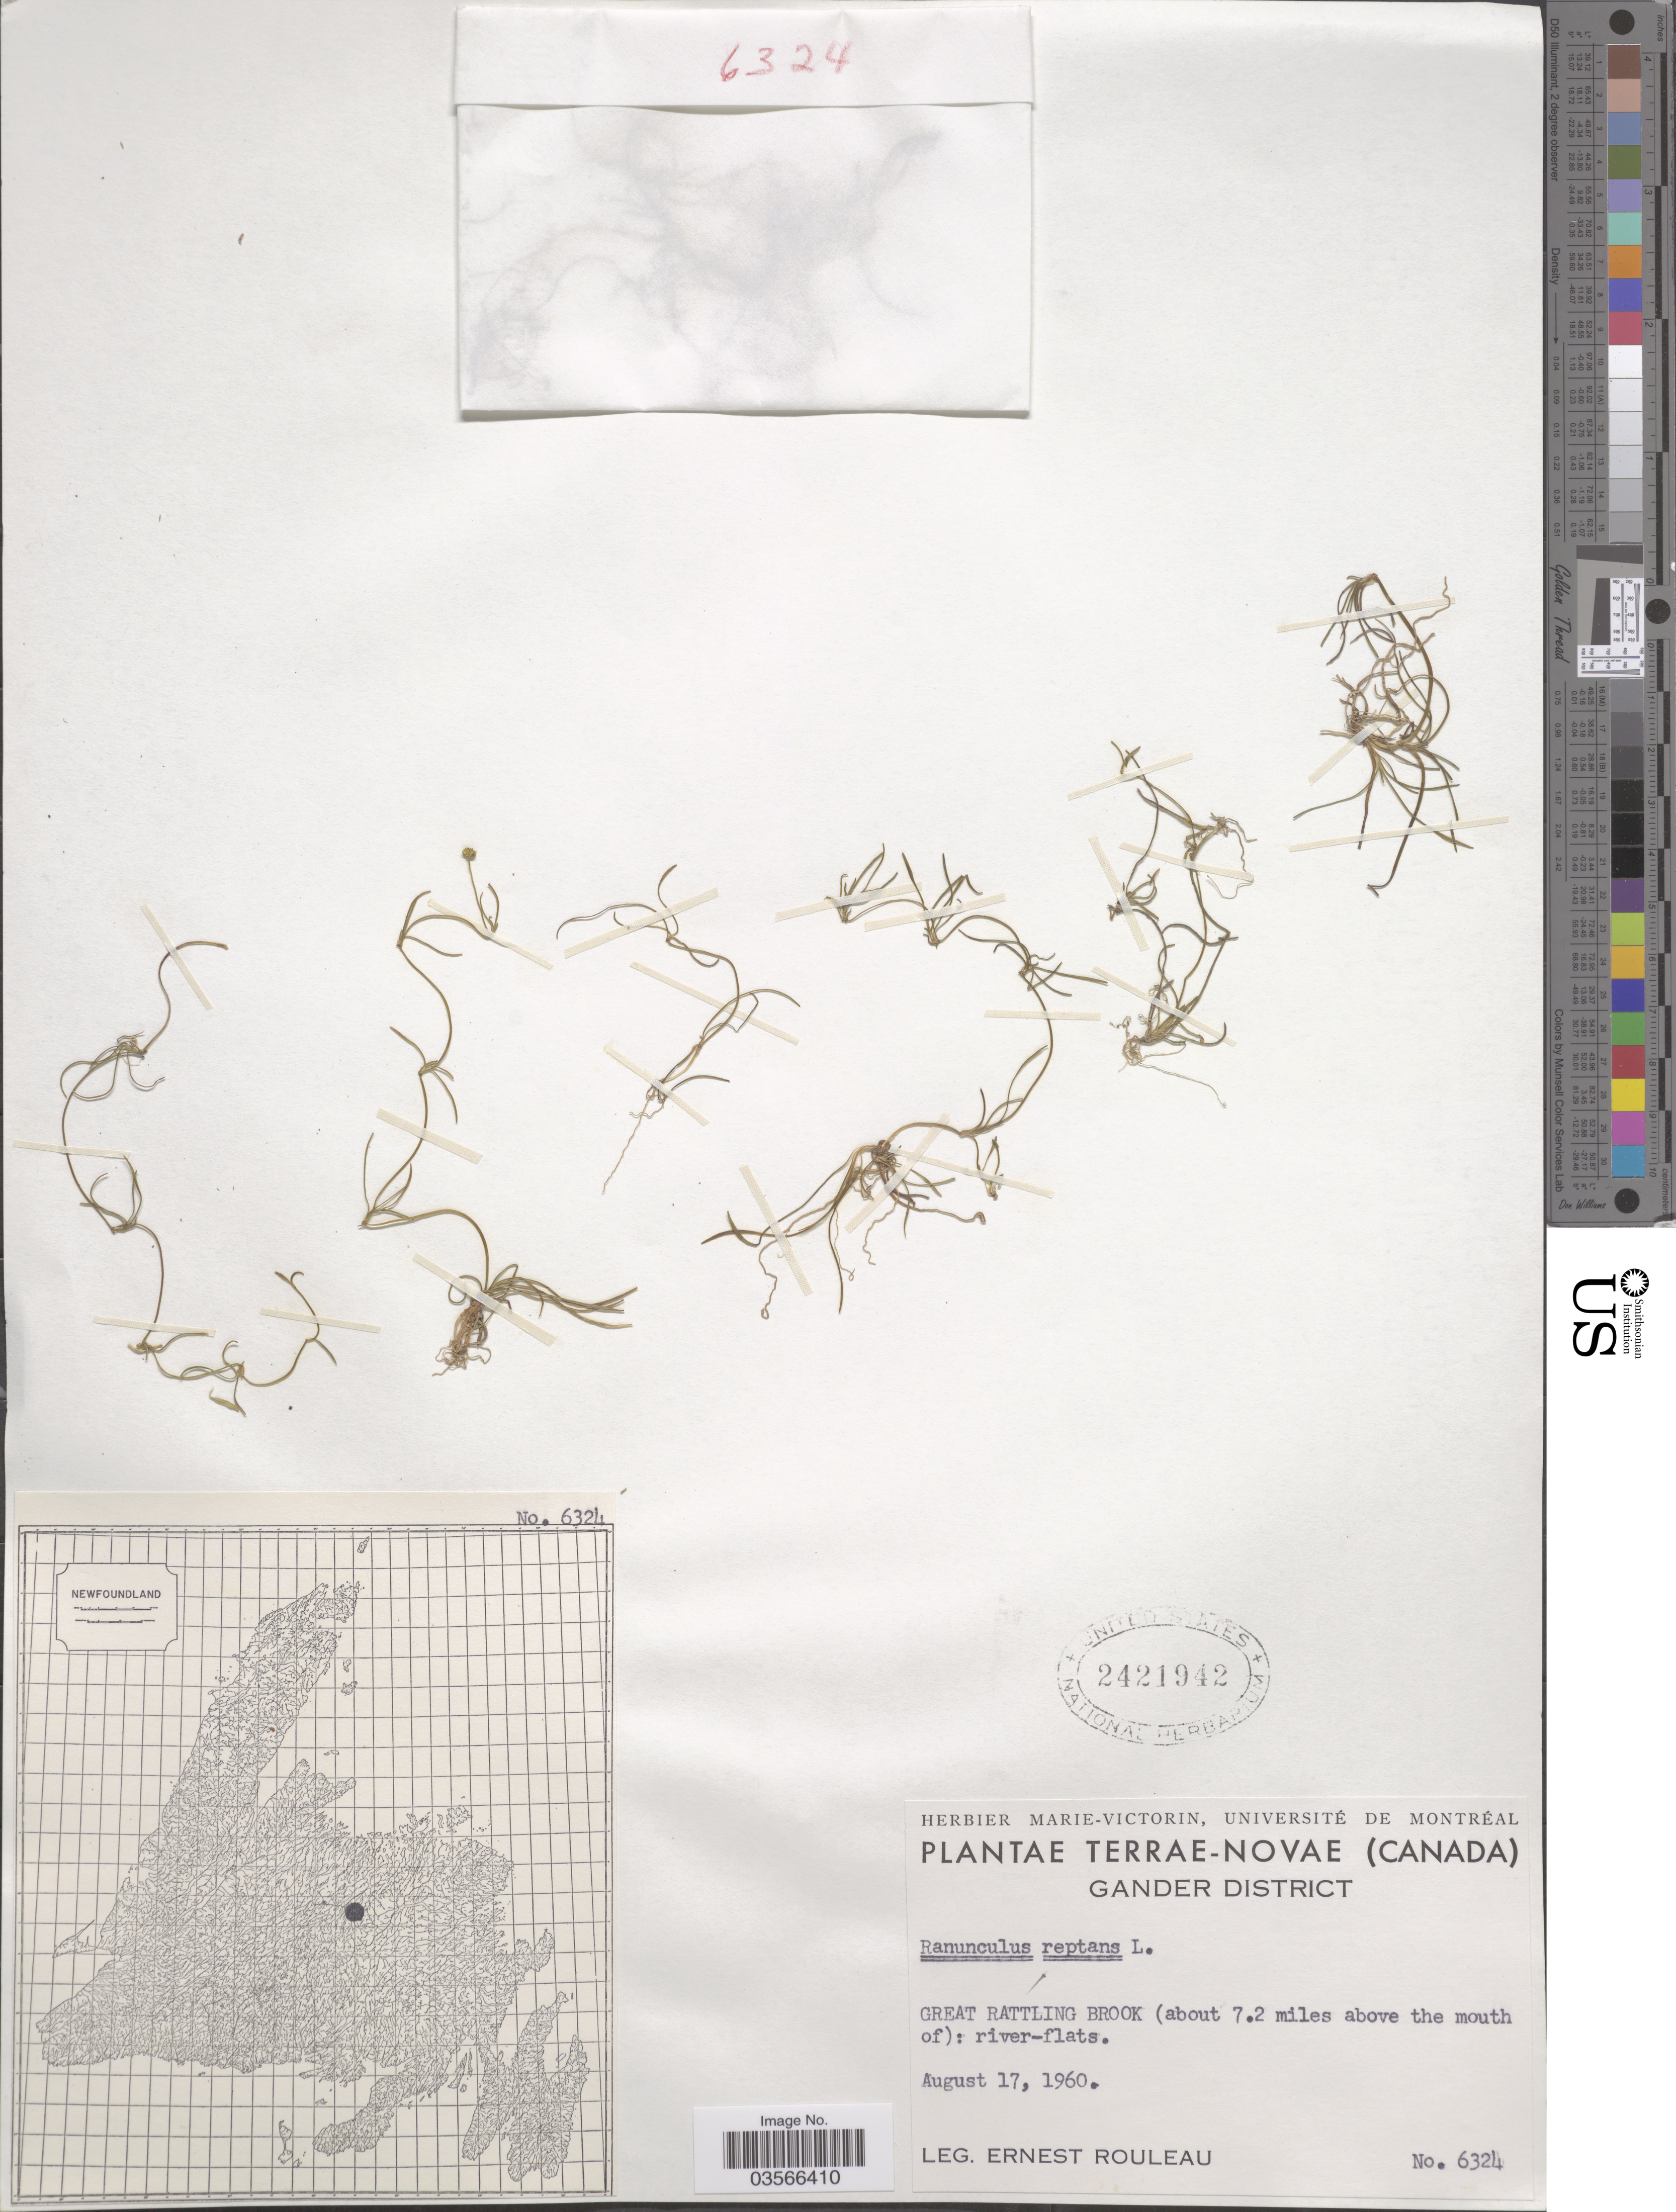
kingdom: Plantae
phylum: Tracheophyta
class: Magnoliopsida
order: Ranunculales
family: Ranunculaceae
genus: Ranunculus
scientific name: Ranunculus flammula var. filiformis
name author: (Michx.) Hook.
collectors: J. Rouleau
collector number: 6324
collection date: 1960-08-17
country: Canada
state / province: Newfoundland and Labrador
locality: Terræ-Novæ, Gander District. Great Rattling Brook (about 7.2 miles above the mouth of): river-flats.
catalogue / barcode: US 2421942